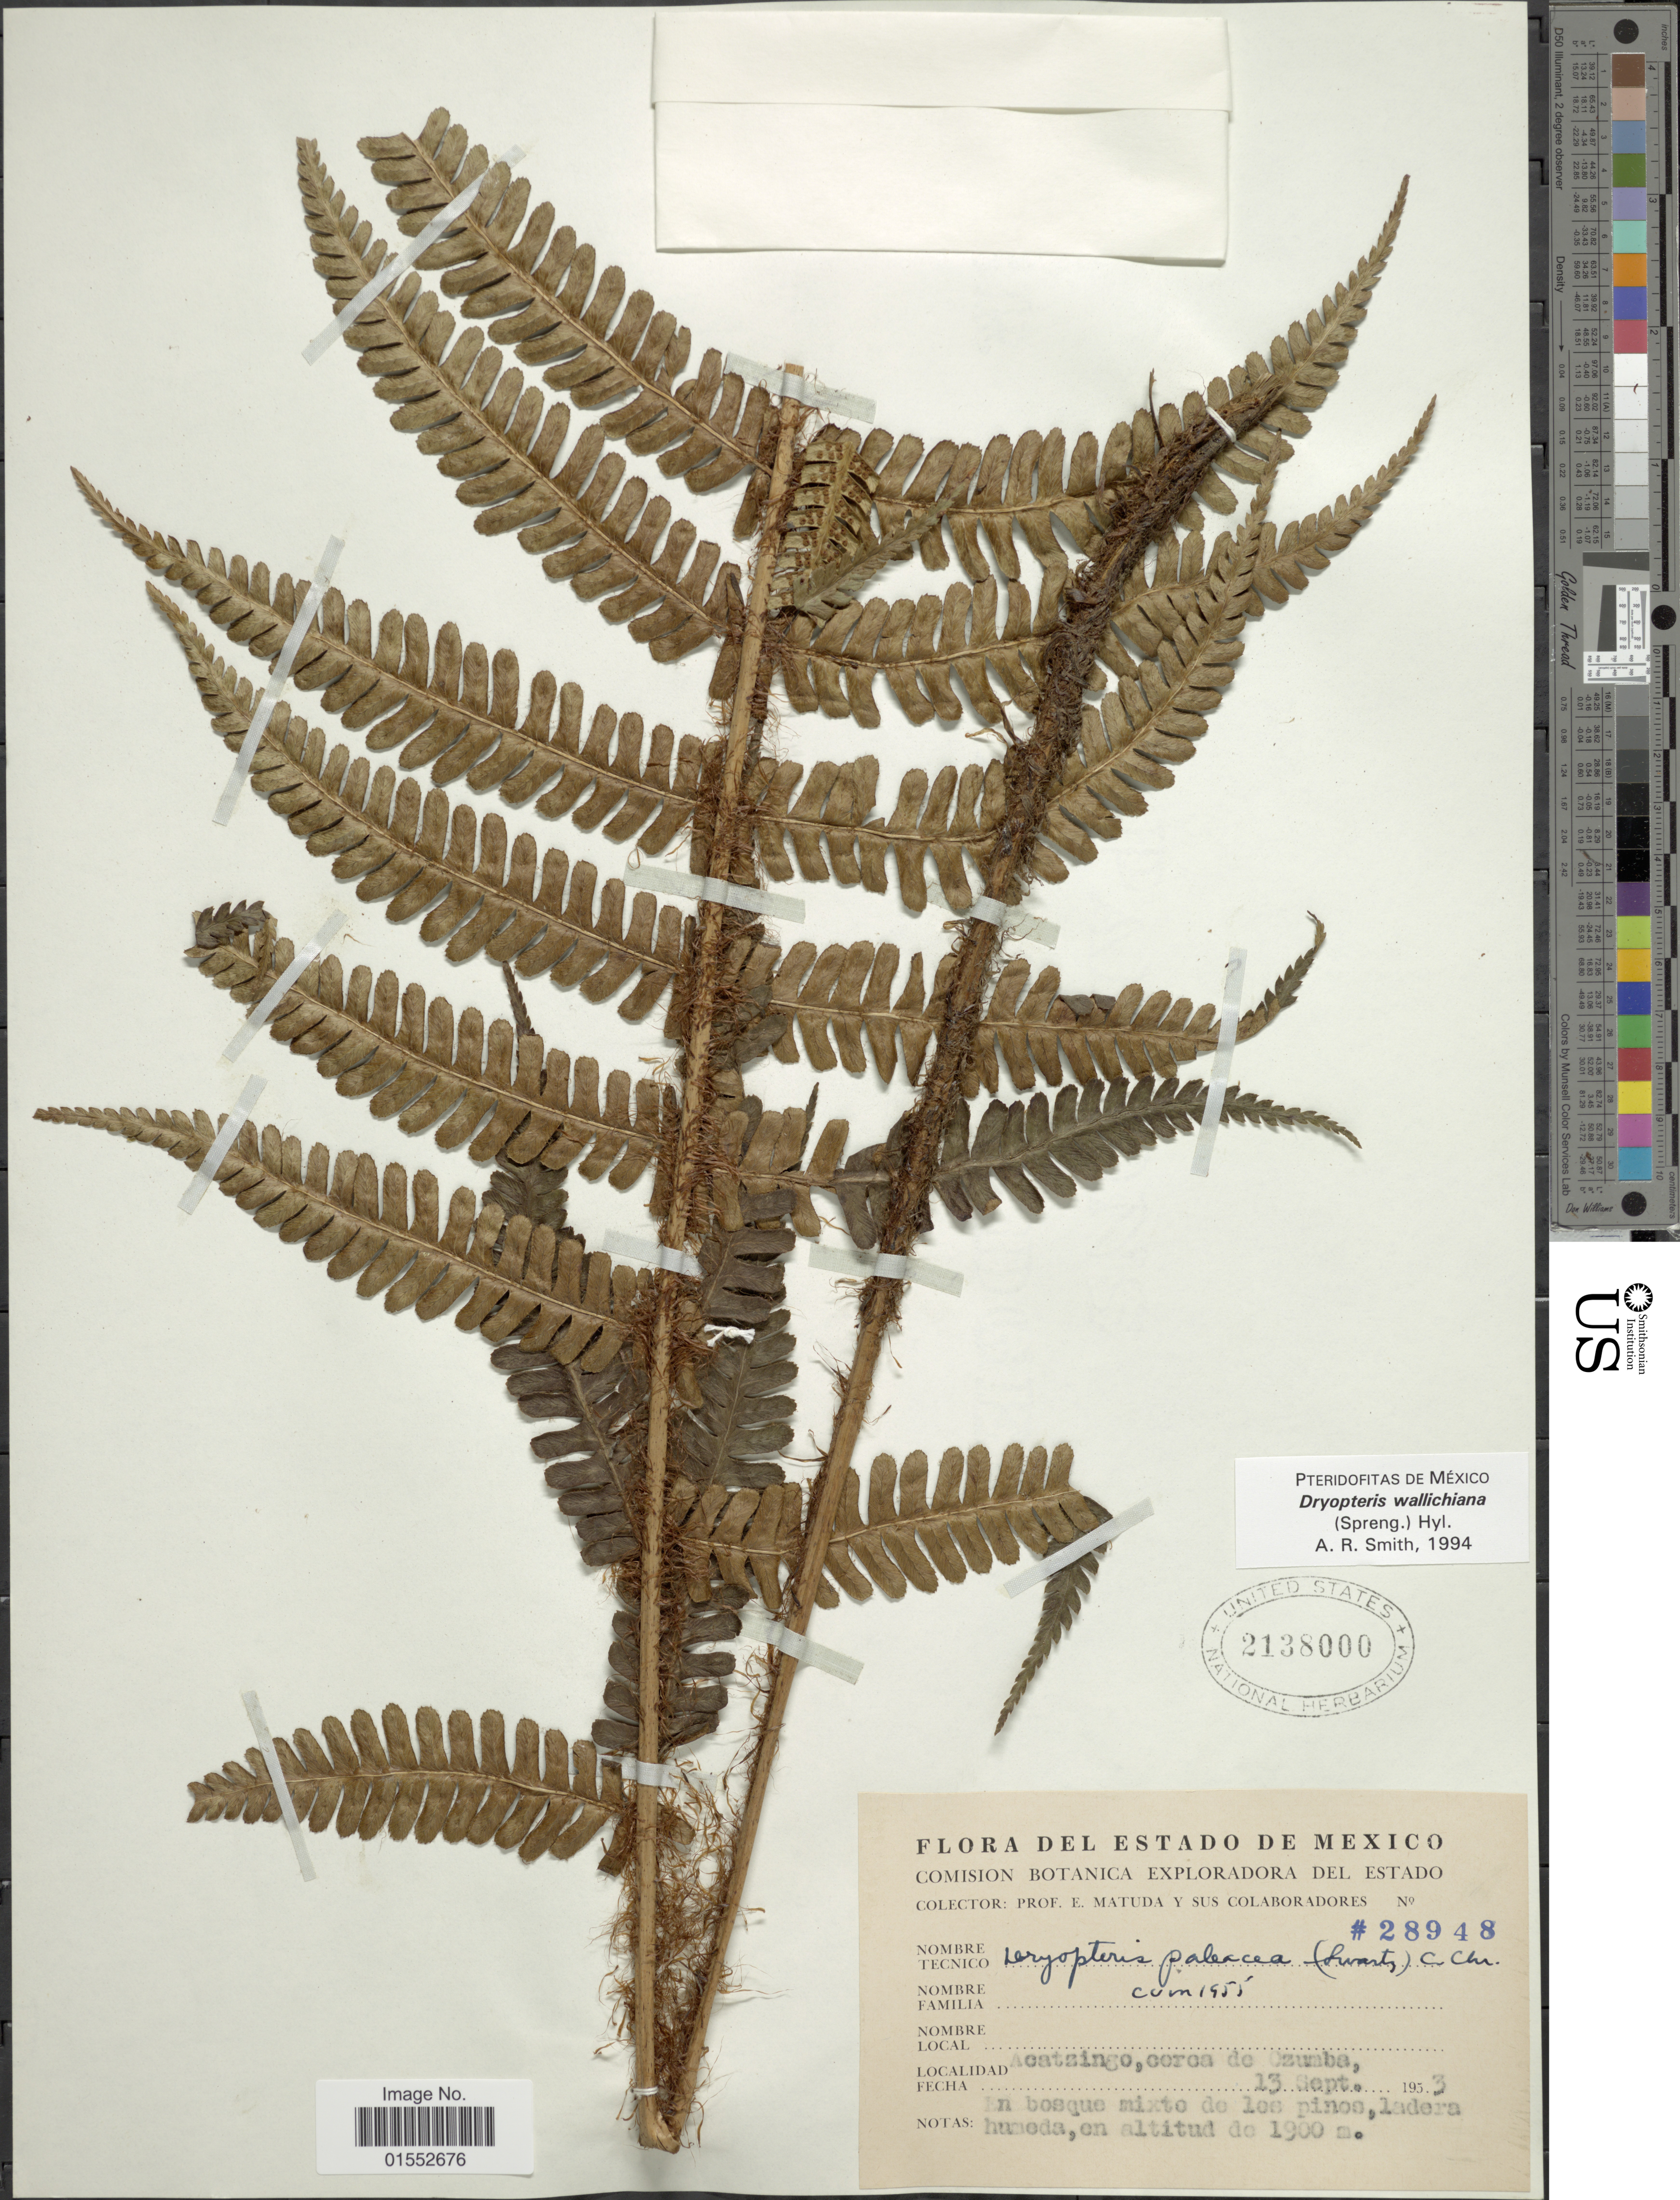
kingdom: Plantae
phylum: Tracheophyta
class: Polypodiopsida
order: Polypodiales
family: Dryopteridaceae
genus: Dryopteris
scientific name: Dryopteris wallichiana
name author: (Spreng.) Hyl.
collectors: E. Matuda & et al.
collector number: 28948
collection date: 1953-09-13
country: Mexico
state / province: México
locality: Acatzingo, cerca de Ozumba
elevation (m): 1900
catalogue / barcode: US 2138000